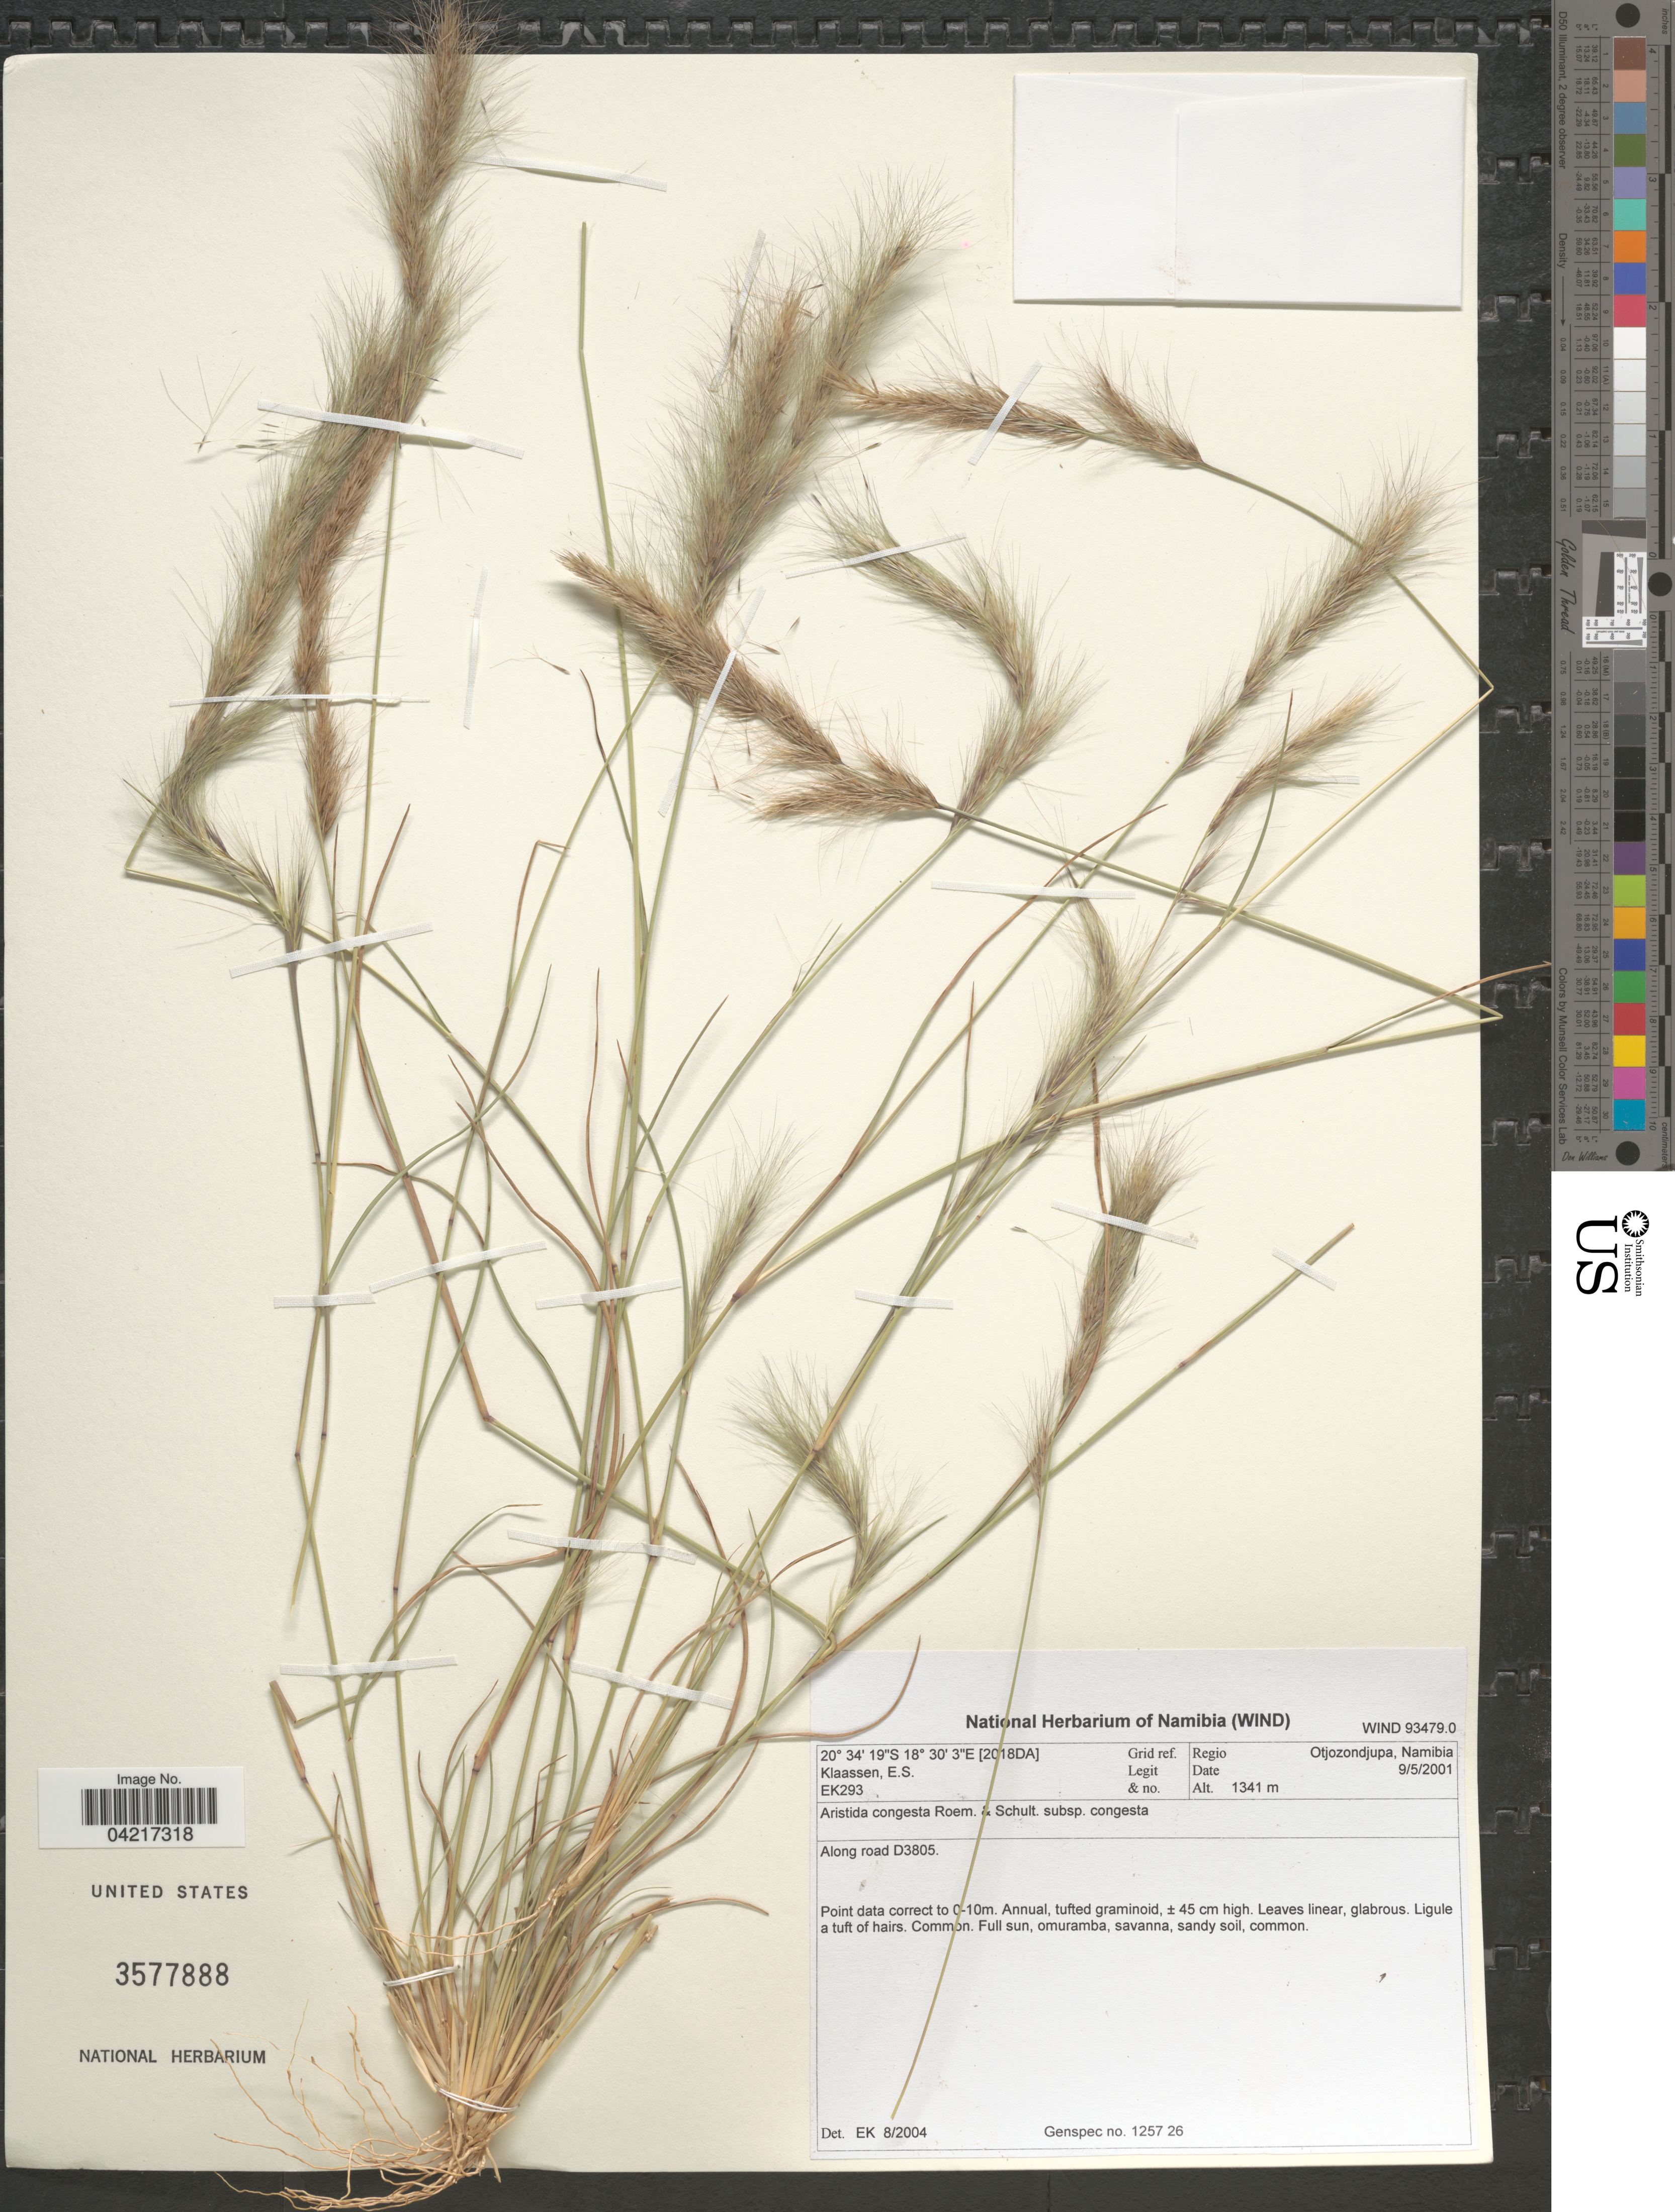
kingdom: Plantae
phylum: Tracheophyta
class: Liliopsida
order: Poales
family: Poaceae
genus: Aristida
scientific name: Aristida congesta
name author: Roem. & Schult.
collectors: E. S. Klaassen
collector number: EK293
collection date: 2001-05-09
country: Namibia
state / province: Otjozondjupa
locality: Grid ref. 2018DA. Regio Otjozondjupa. Along road D3805.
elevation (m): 1341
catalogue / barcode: US 3577888